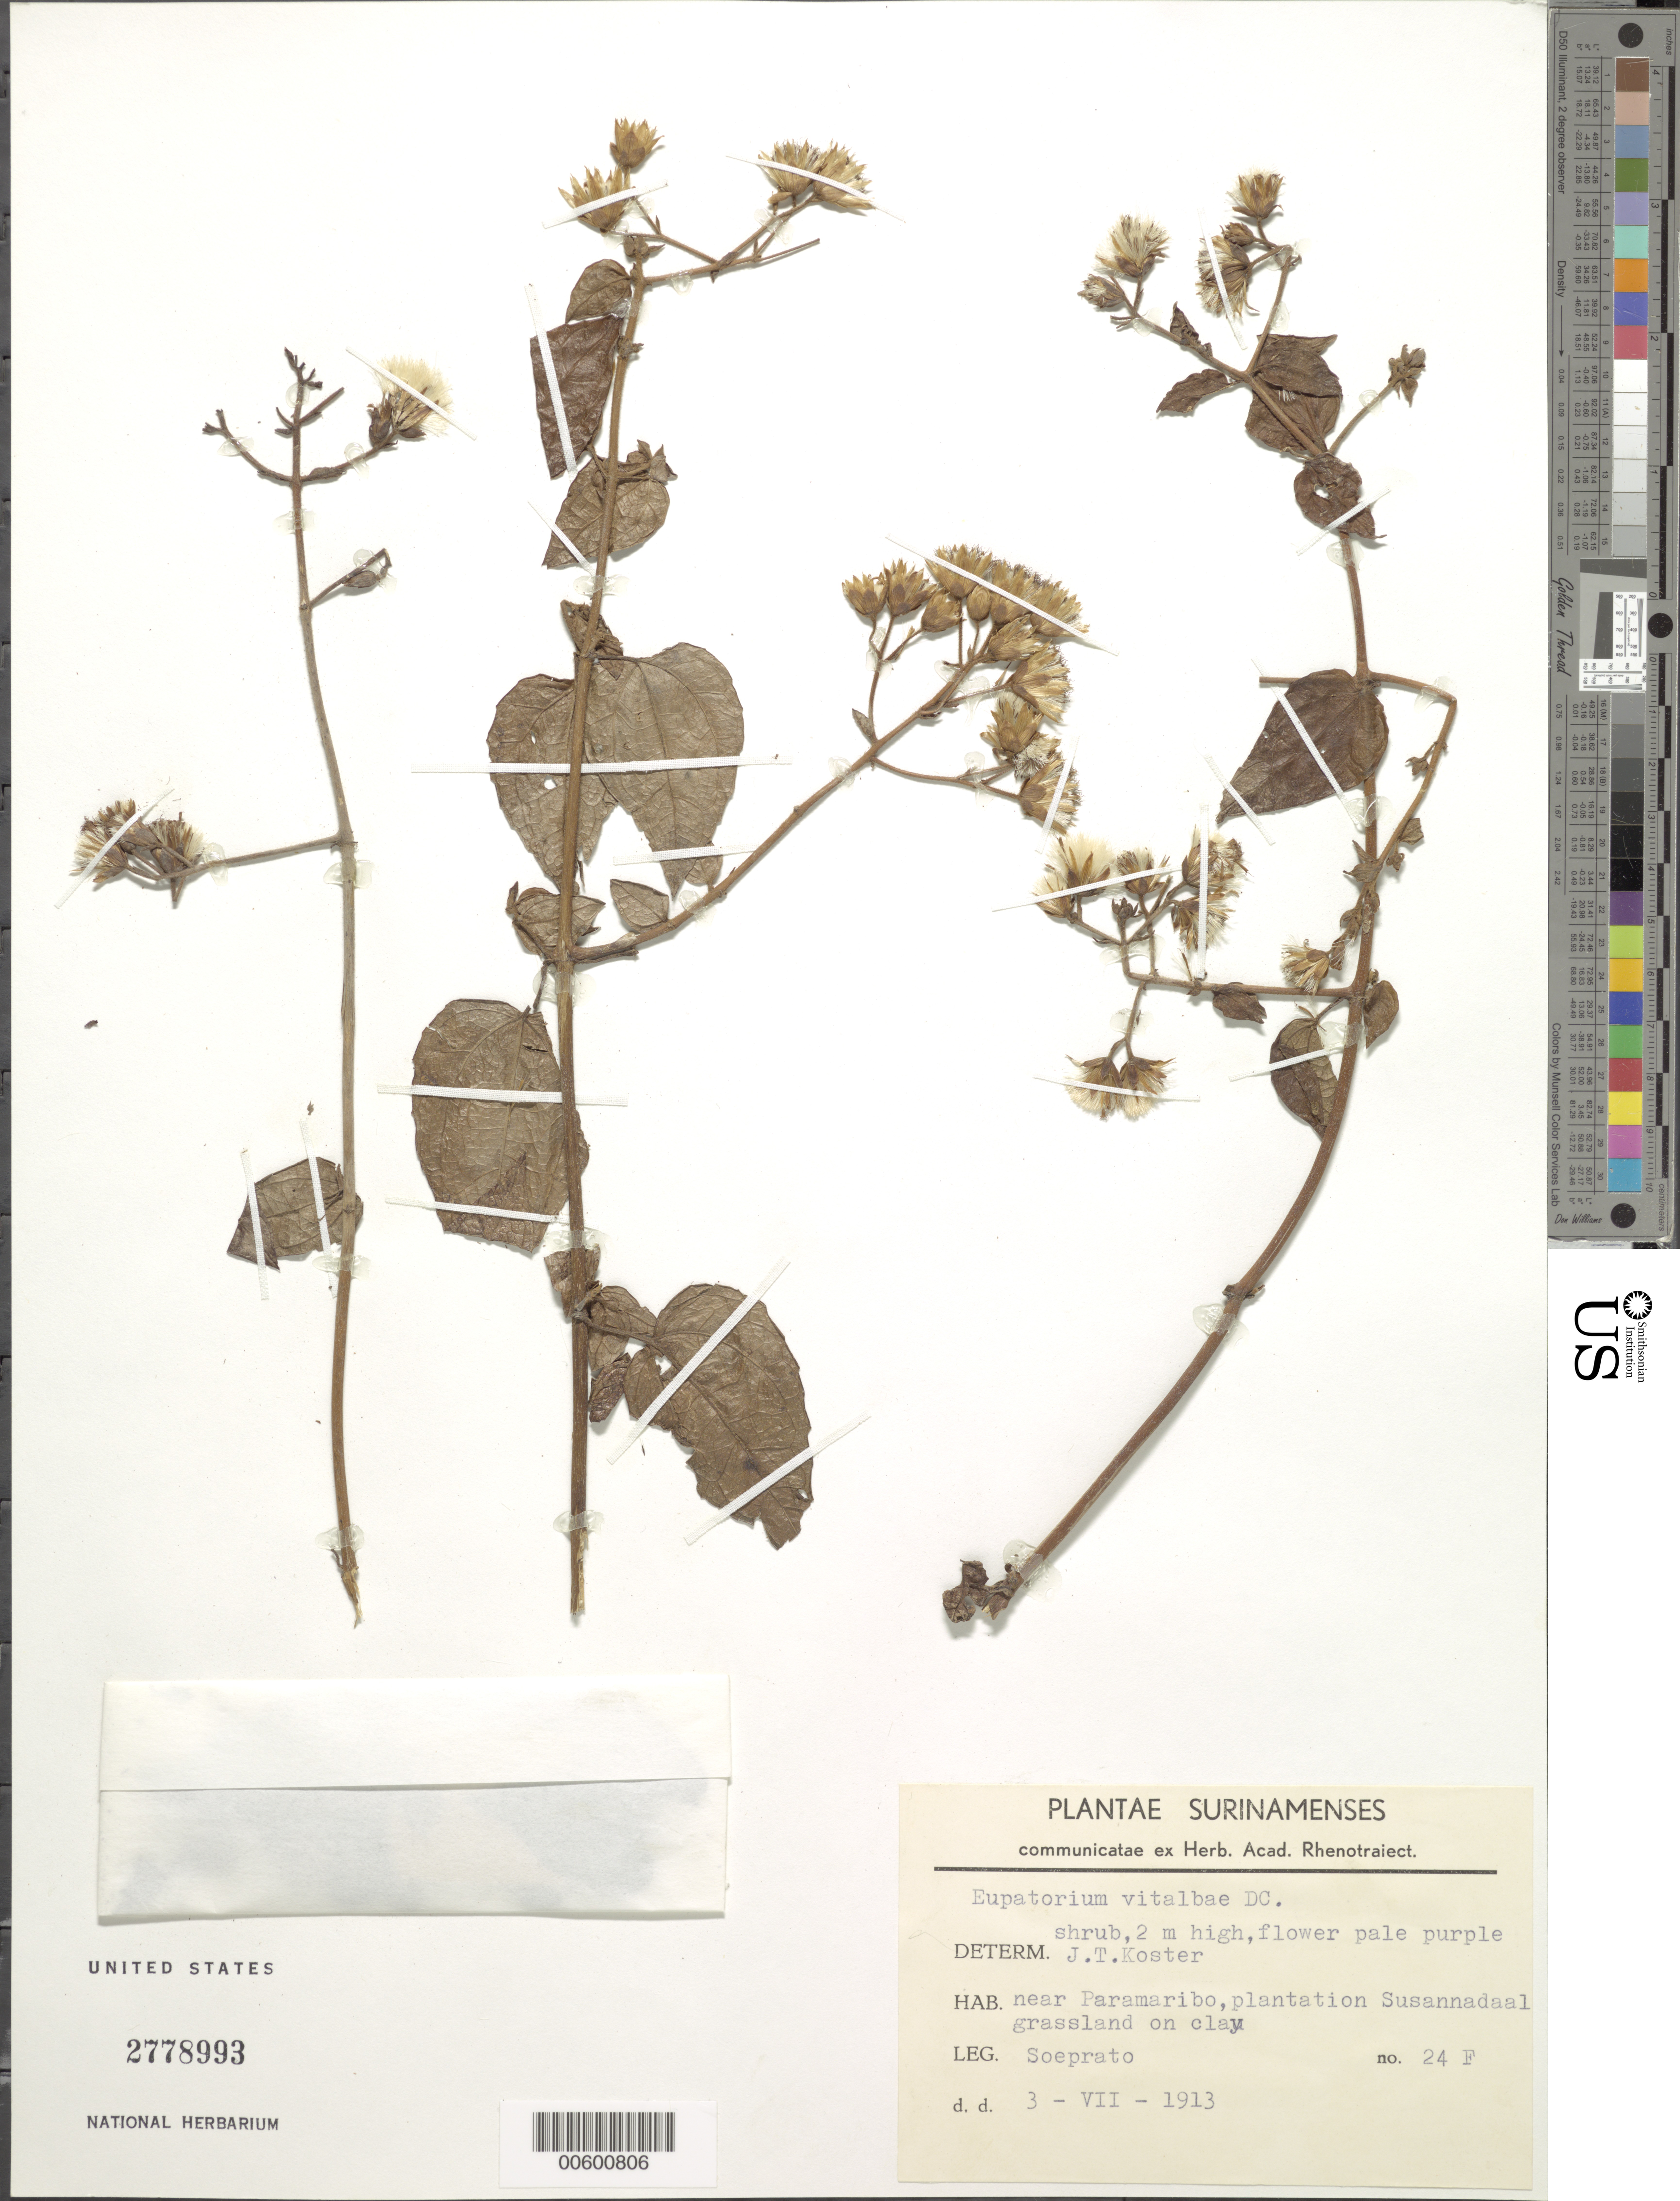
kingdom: Plantae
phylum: Tracheophyta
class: Magnoliopsida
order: Asterales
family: Asteraceae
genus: Heterocondylus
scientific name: Heterocondylus vitalbae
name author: (DC.) R.M. King & H. Rob.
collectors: -. Soeprato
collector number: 24 F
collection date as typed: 3-Jul-13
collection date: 1913-07-03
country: Suriname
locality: Paramaribo, Susannadaal Plantation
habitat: Grassland on clay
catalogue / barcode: US 2778993